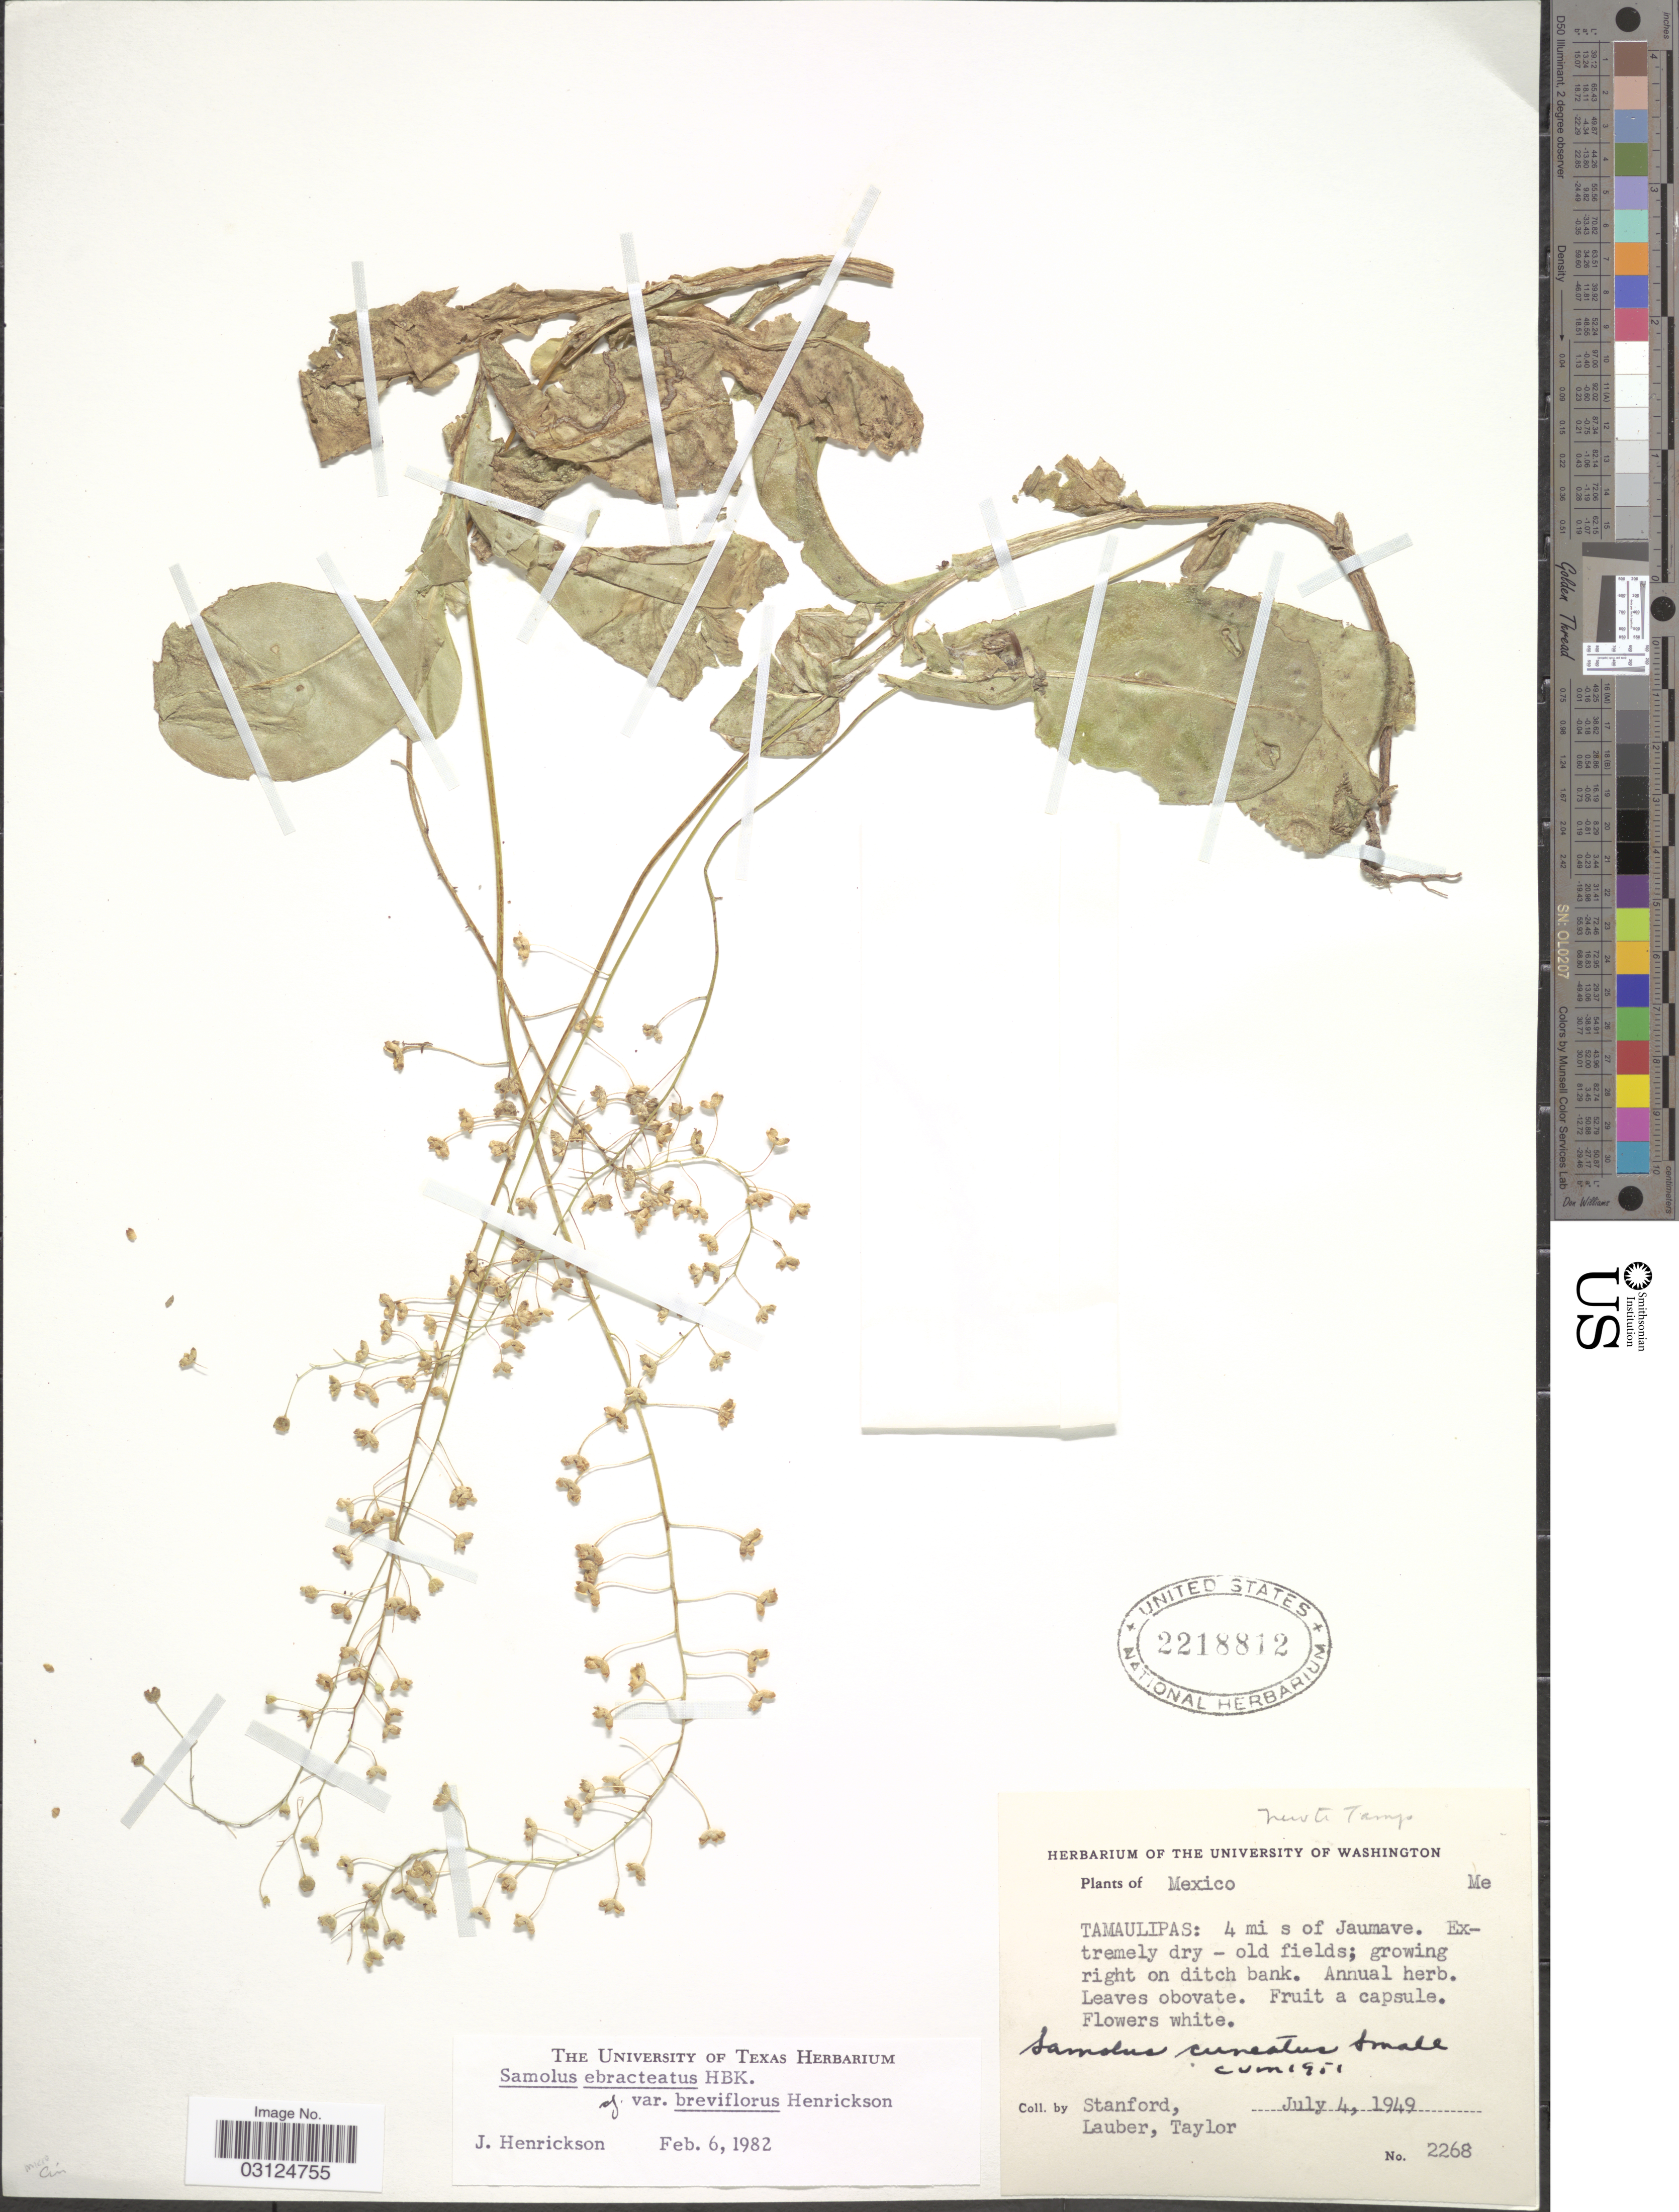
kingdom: Plantae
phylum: Tracheophyta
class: Magnoliopsida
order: Ericales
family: Primulaceae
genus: Samolus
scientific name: Samolus ebracteatus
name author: Kunth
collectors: -. Stanford, -. Lauber & -. Taylor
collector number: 2268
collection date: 1949-07-04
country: Mexico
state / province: Tamaulipas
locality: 4 miles s of Jaumave.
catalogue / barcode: US 2218812